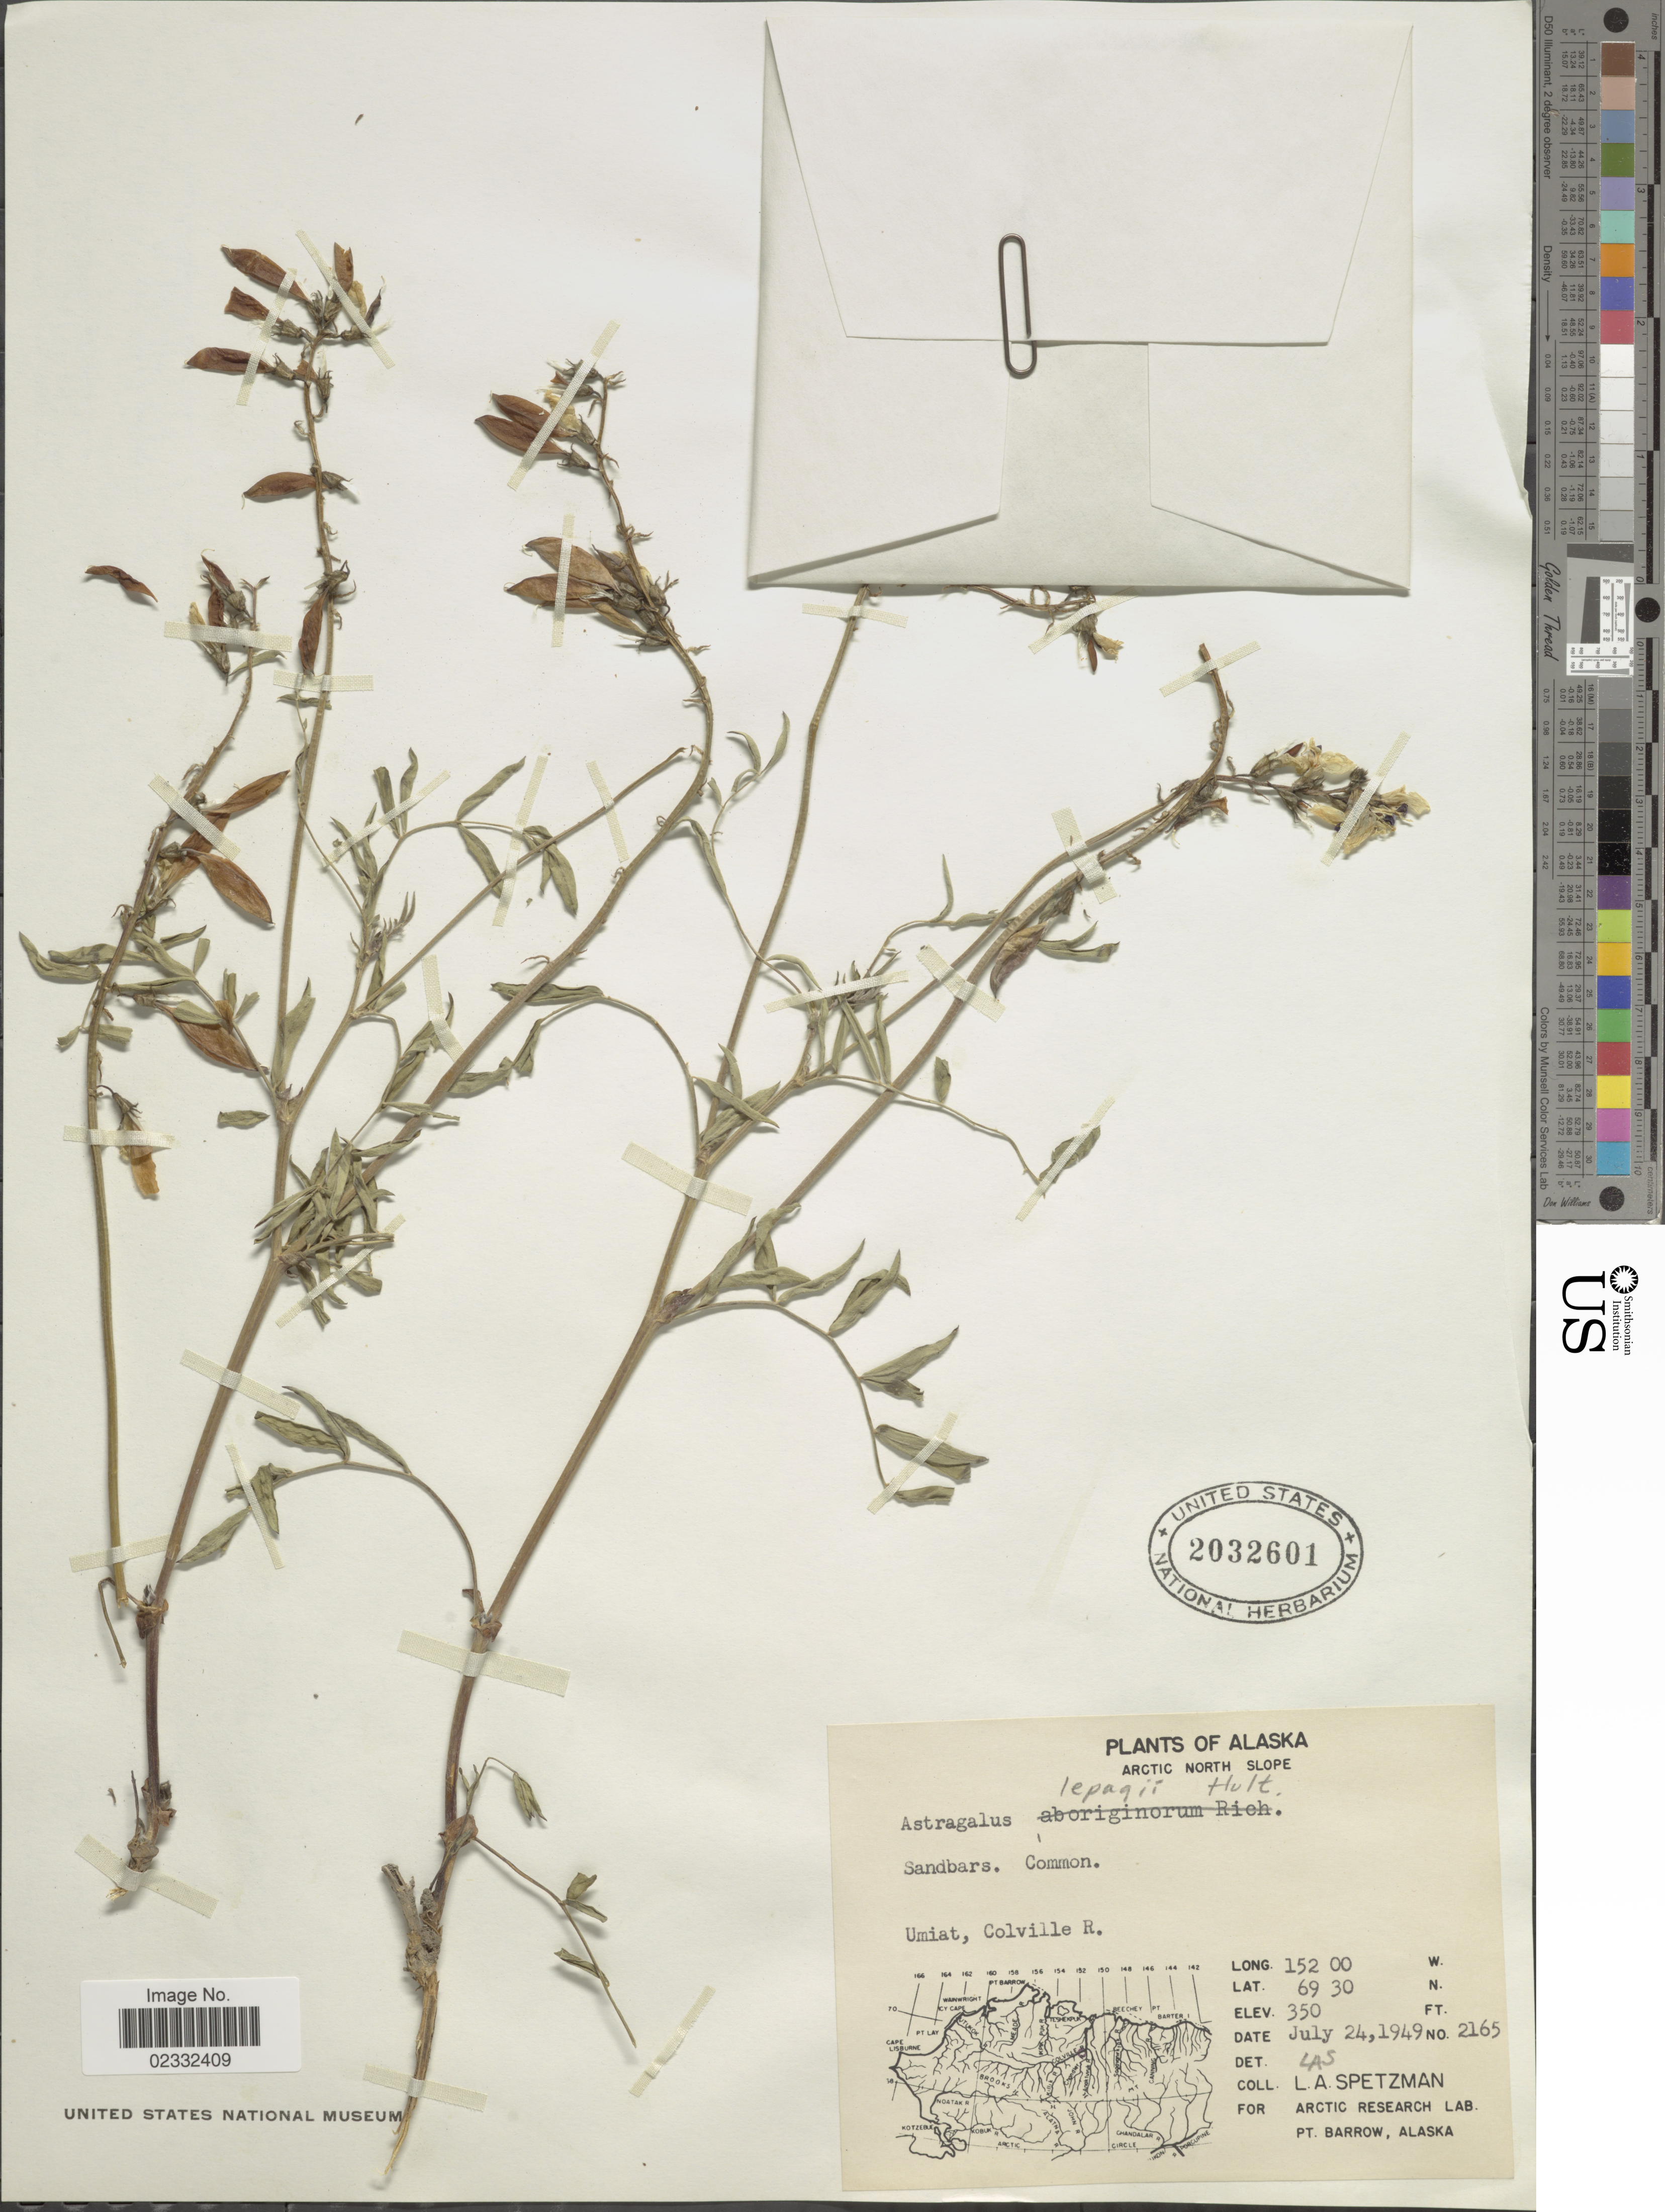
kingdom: Plantae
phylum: Tracheophyta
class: Magnoliopsida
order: Fabales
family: Fabaceae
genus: Astragalus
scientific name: Astragalus lepagei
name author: Hultén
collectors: L. Spetzman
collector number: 2165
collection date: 1949-07-24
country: United States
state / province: Alaska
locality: Alaska, Umiat, Coville R. Arctic North Slope.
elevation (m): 107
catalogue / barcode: US 2032601